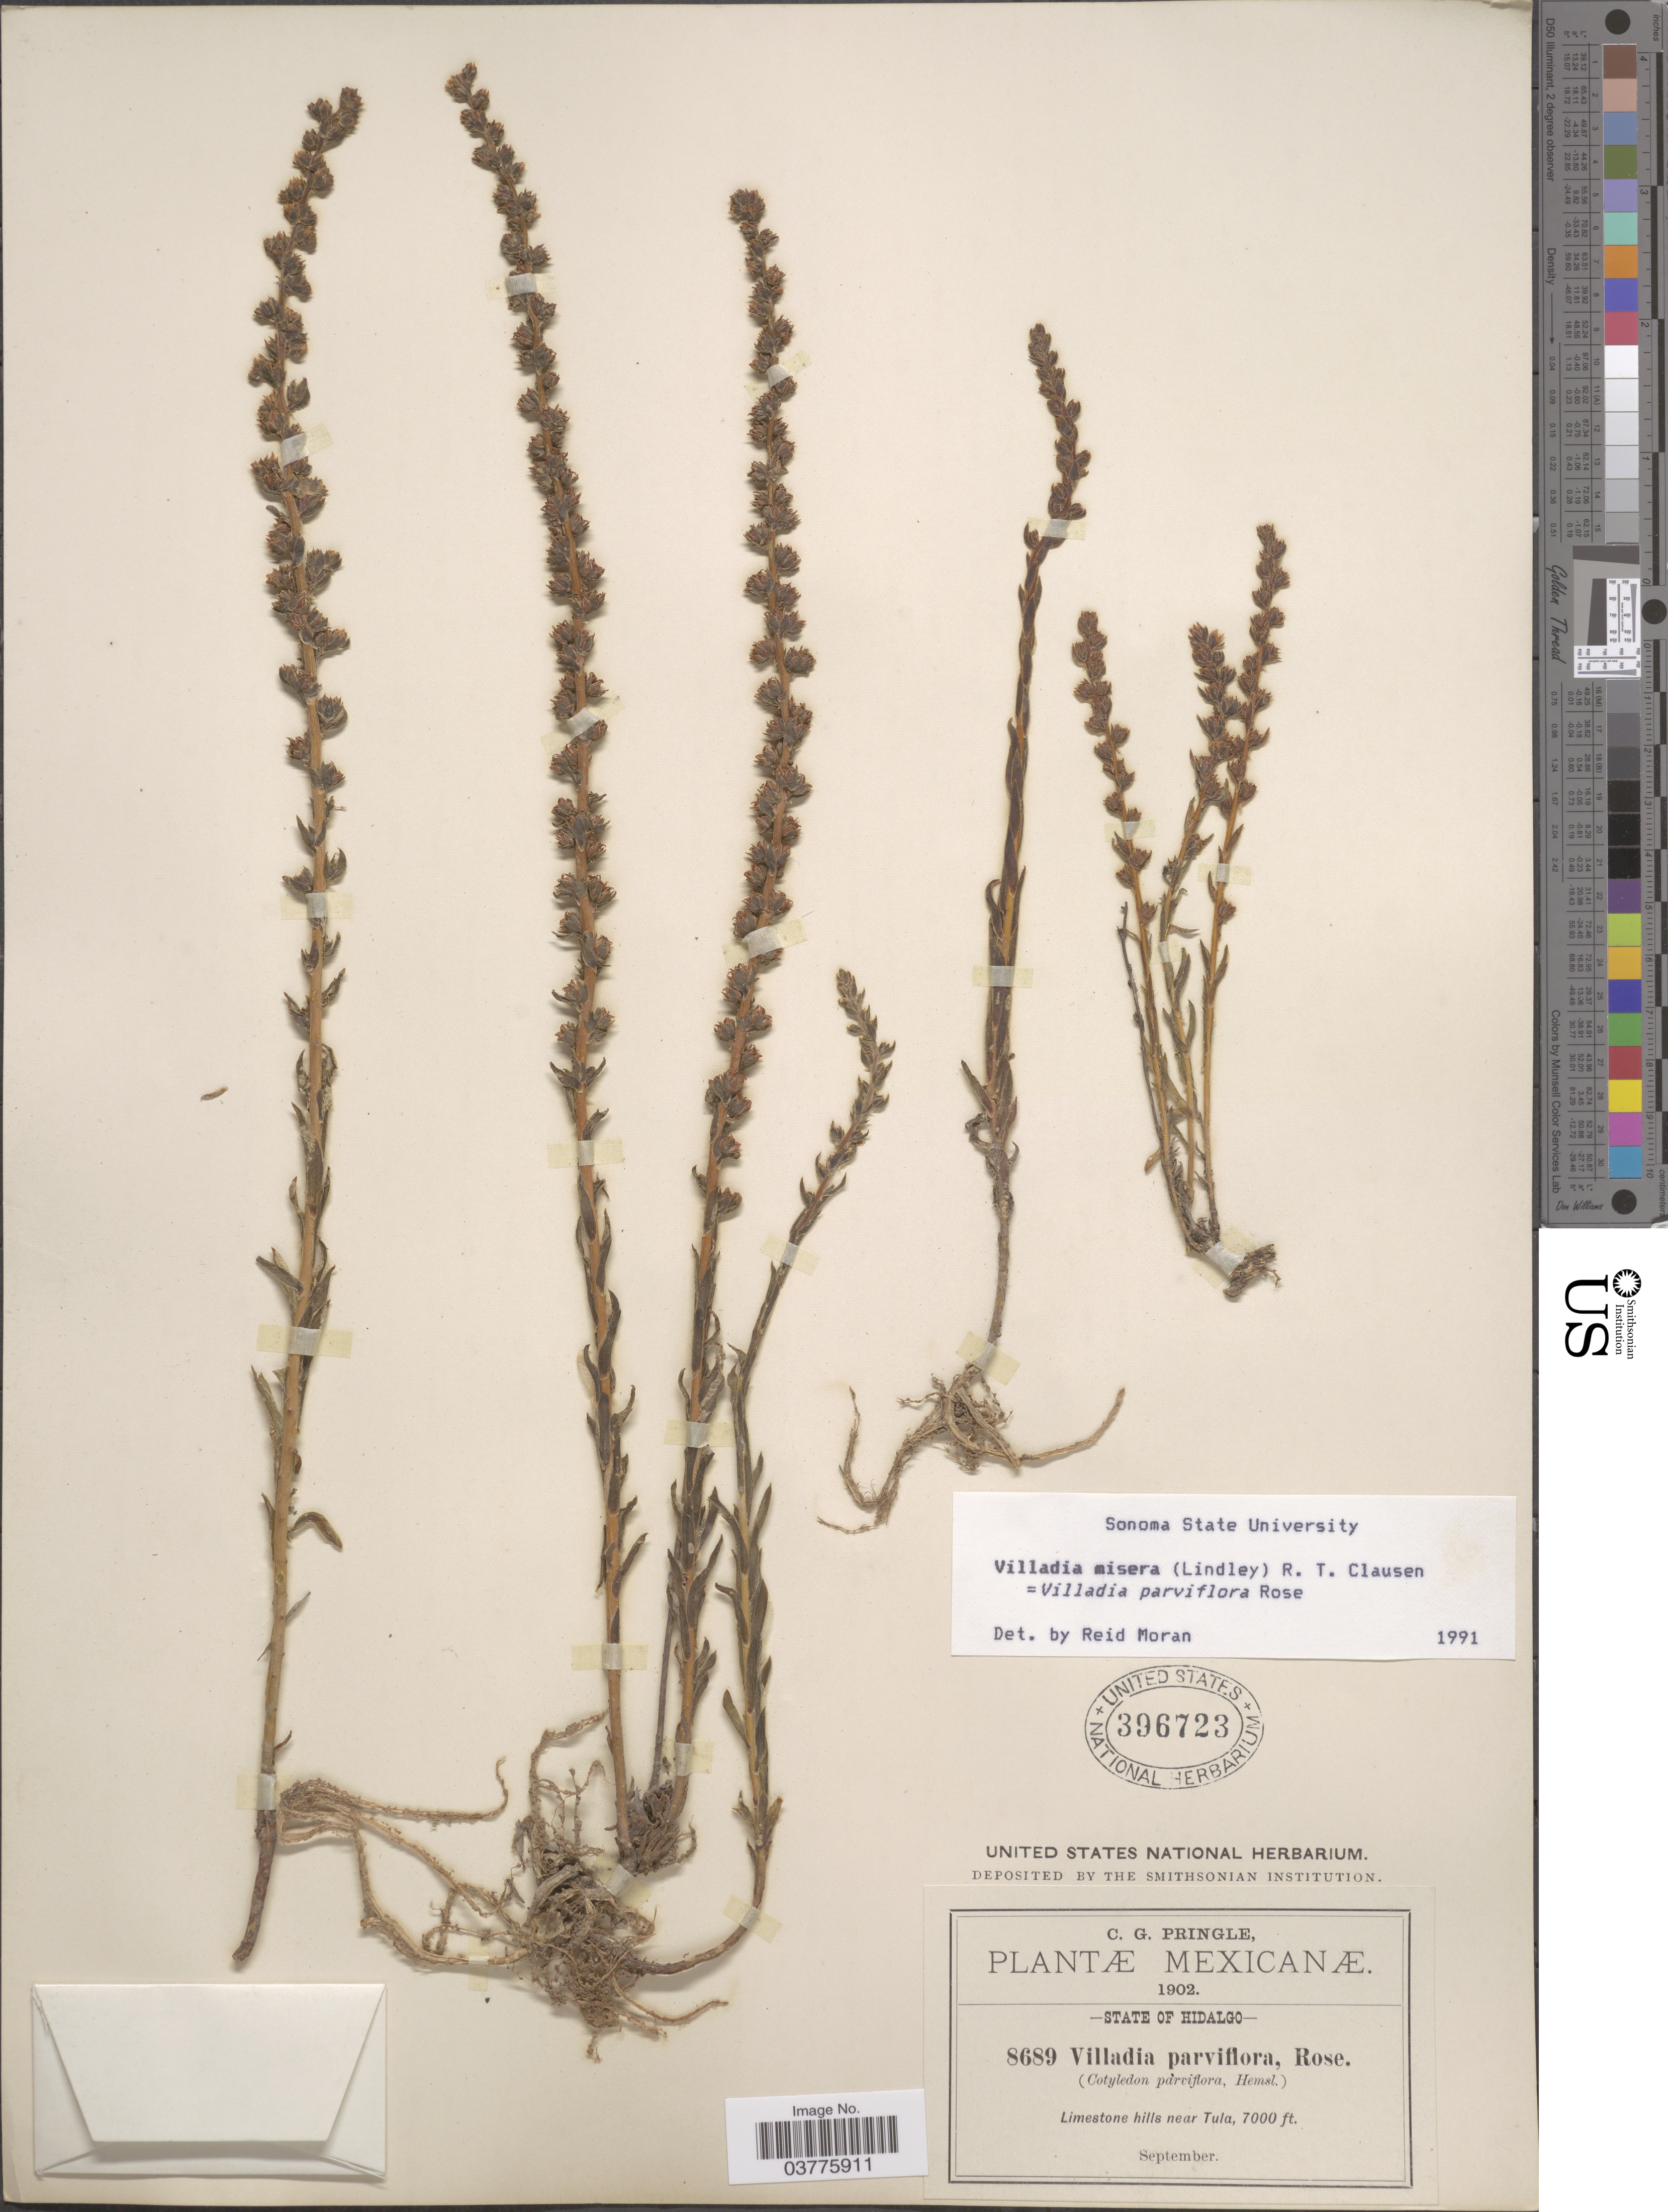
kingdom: Plantae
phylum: Tracheophyta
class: Magnoliopsida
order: Saxifragales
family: Crassulaceae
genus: Villadia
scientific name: Villadia parviflora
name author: (Hemsl.) Rose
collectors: C. G. Pringle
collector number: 8689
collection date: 1902-09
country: Mexico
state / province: Hidalgo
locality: Limestone hills near Tula.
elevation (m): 2134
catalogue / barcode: US 396723